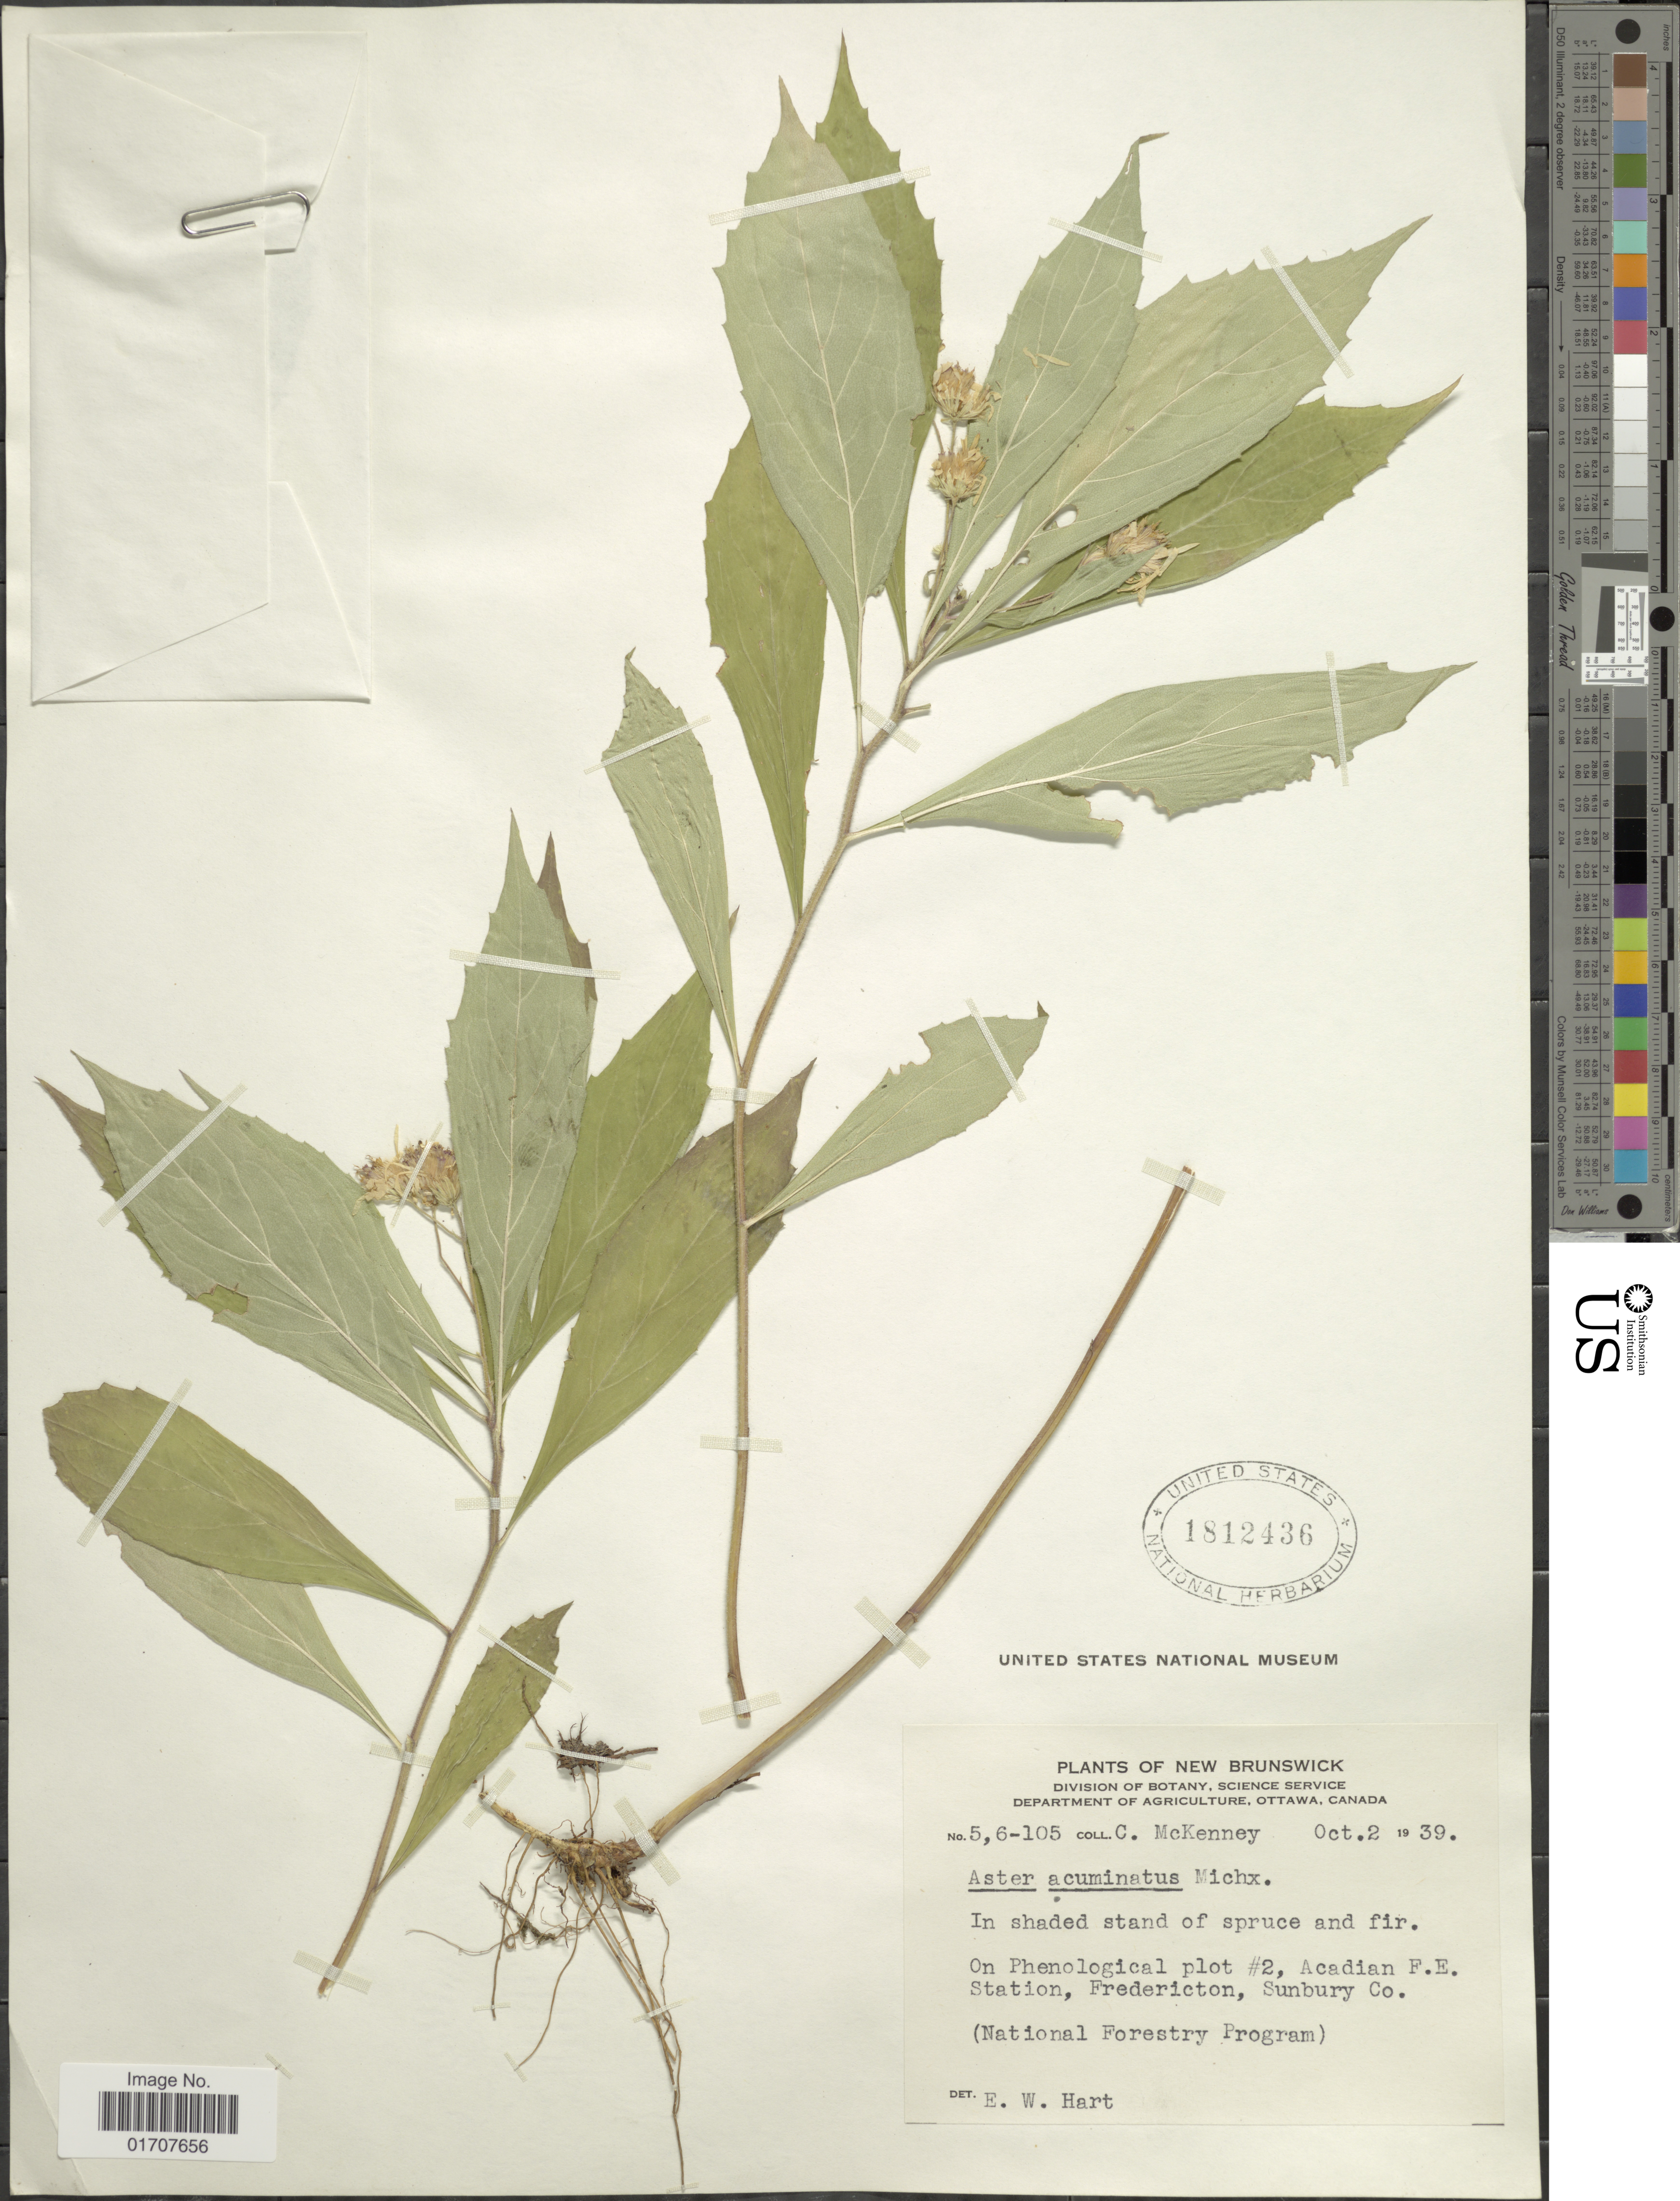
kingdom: Plantae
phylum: Tracheophyta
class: Magnoliopsida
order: Asterales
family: Asteraceae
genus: Oclemena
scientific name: Oclemena acuminata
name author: (Michx.) Greene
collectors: C. McKenney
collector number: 5,6-105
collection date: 1939-10-02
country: Canada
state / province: New Brunswick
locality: On Phenological plot #2, Acadian F.E. Station, Fredericton, Sunbury Co.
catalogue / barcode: US 1812436